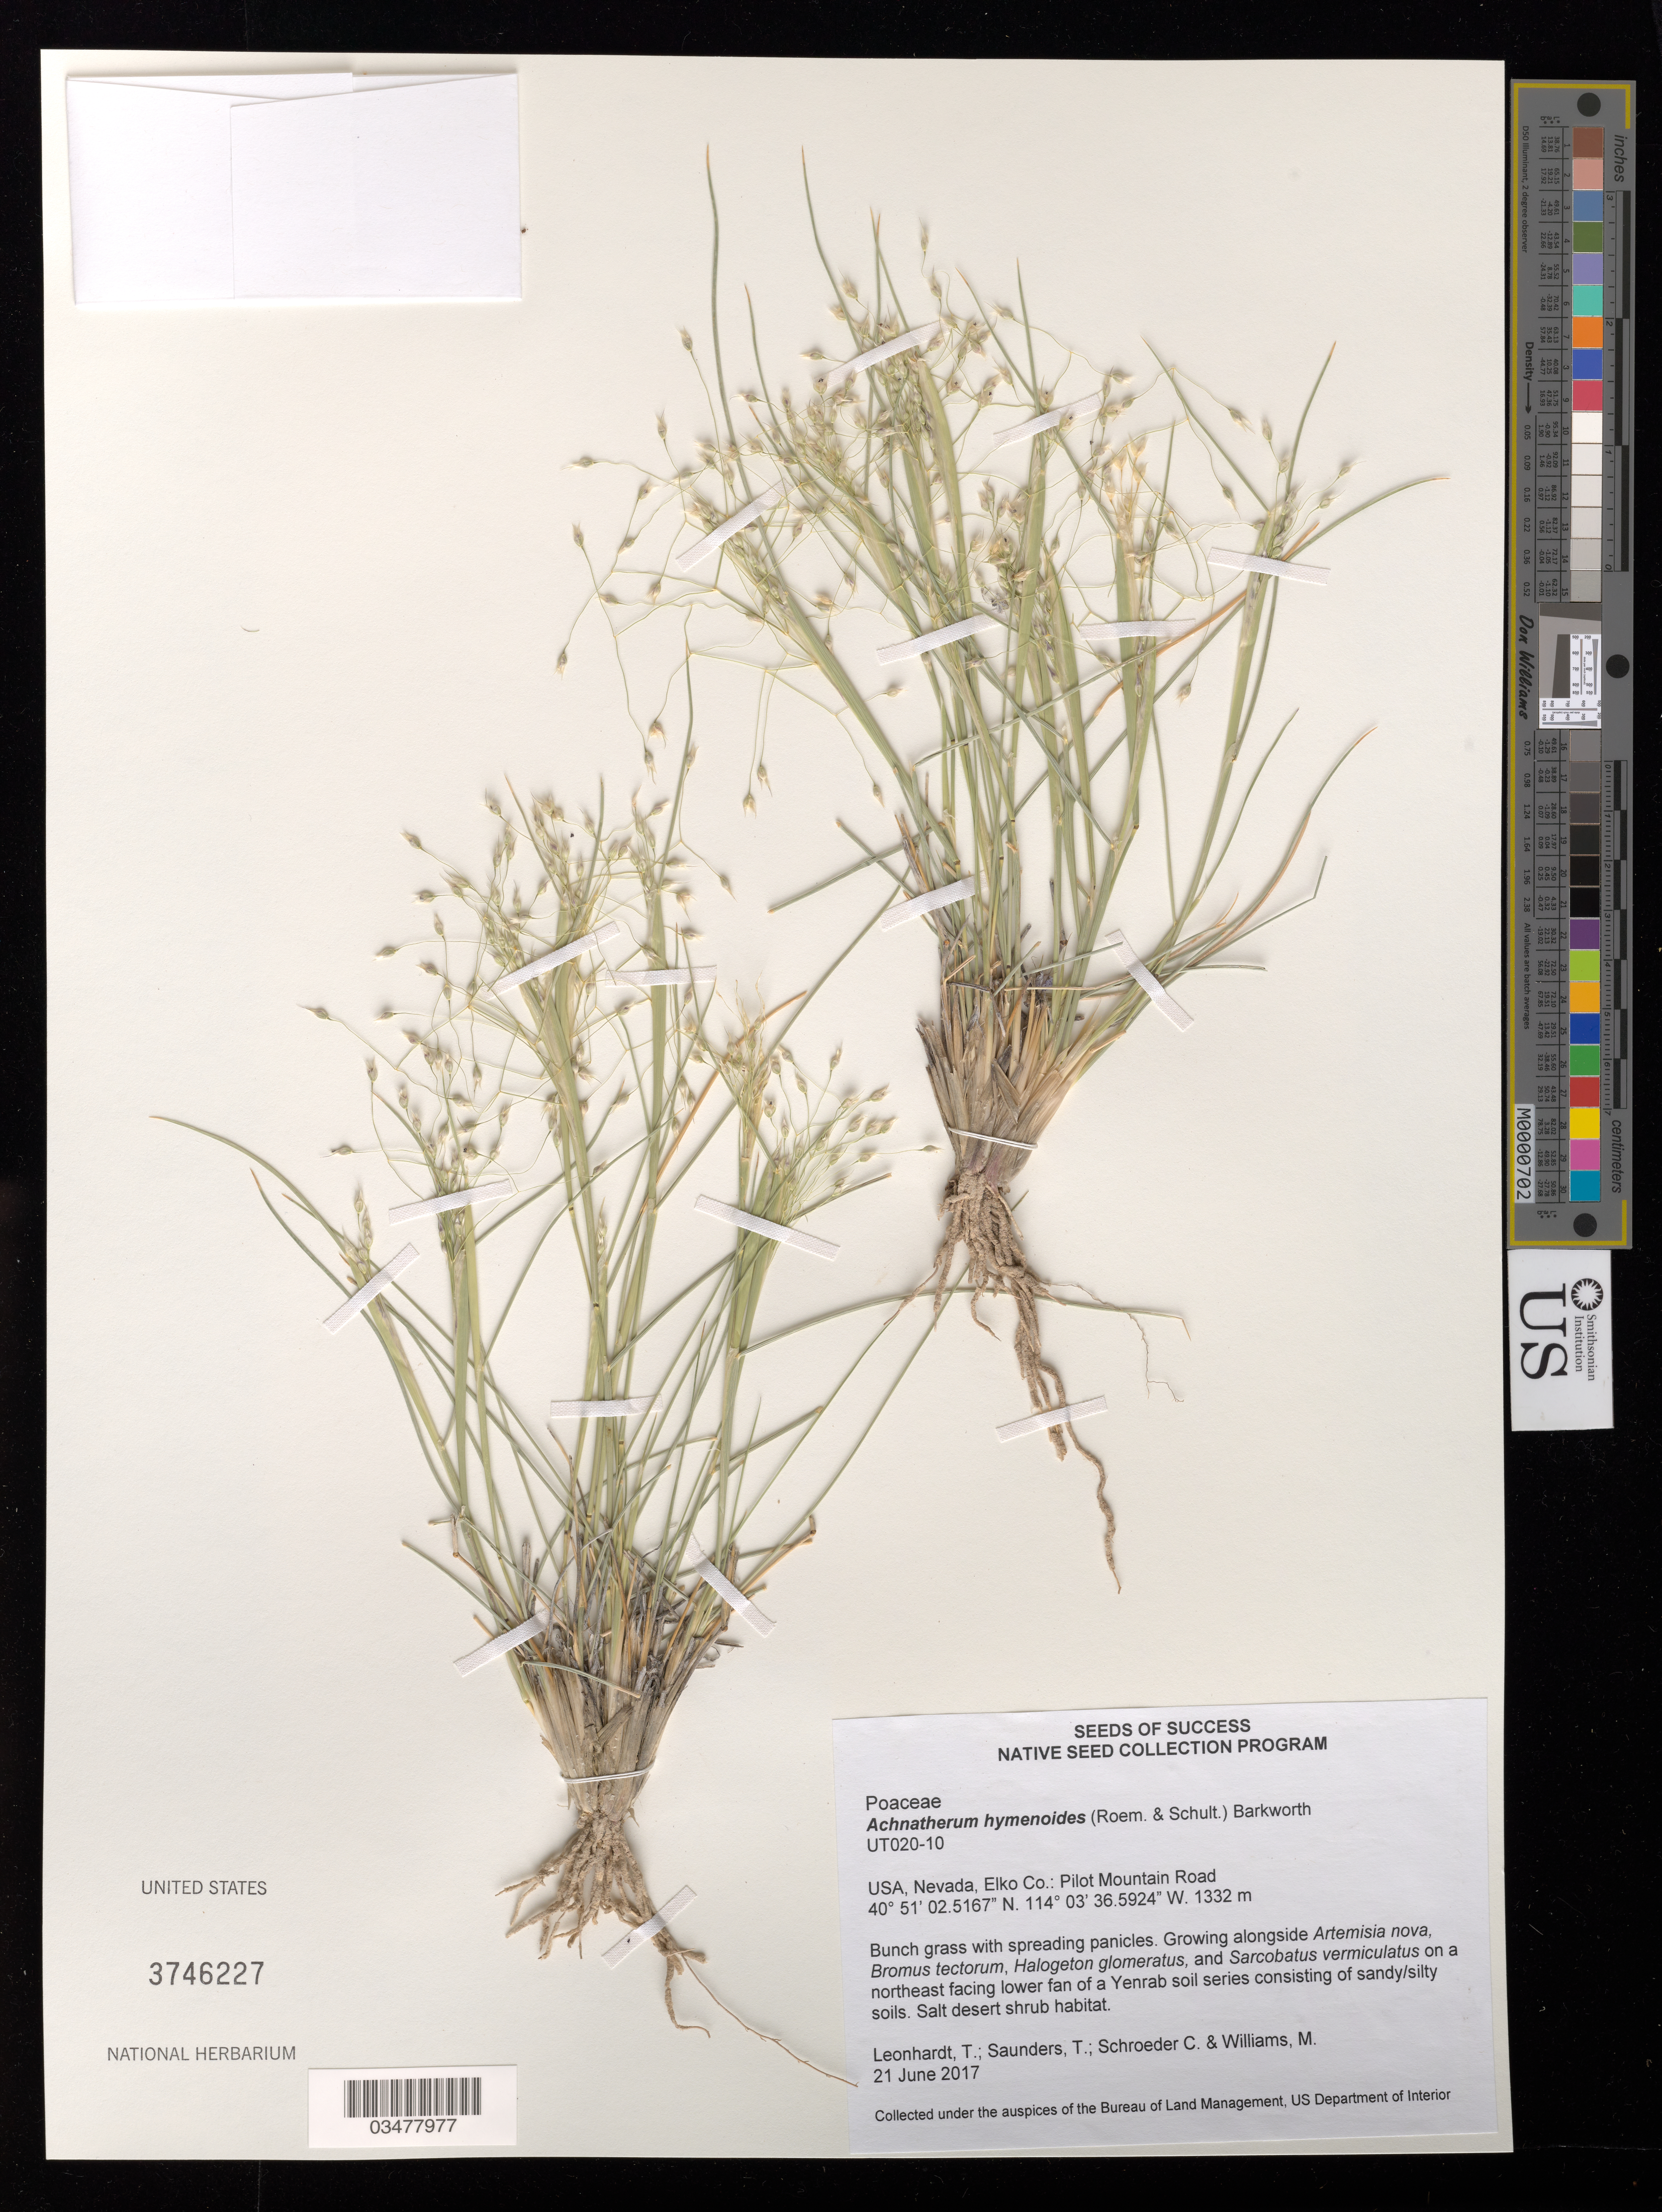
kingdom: Plantae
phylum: Tracheophyta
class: Liliopsida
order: Poales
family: Poaceae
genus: Achnatherum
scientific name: Achnatherum hymenoides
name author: (Roem. & Schult.) Barkworth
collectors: T. Leonhardt, T. Saunders, C. Schroeder & M. Williams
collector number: UT020-10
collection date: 2017-06-21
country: United States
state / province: Nevada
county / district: Elko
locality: Pilot Mountain Road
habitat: Sandy/silty soils. Salt desert shrub habitat. With Artemisia nova, Bromus tectorum, Halogeton glomeratus, Sarcobatus vermiculatus.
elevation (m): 1332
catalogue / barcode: US 3746227